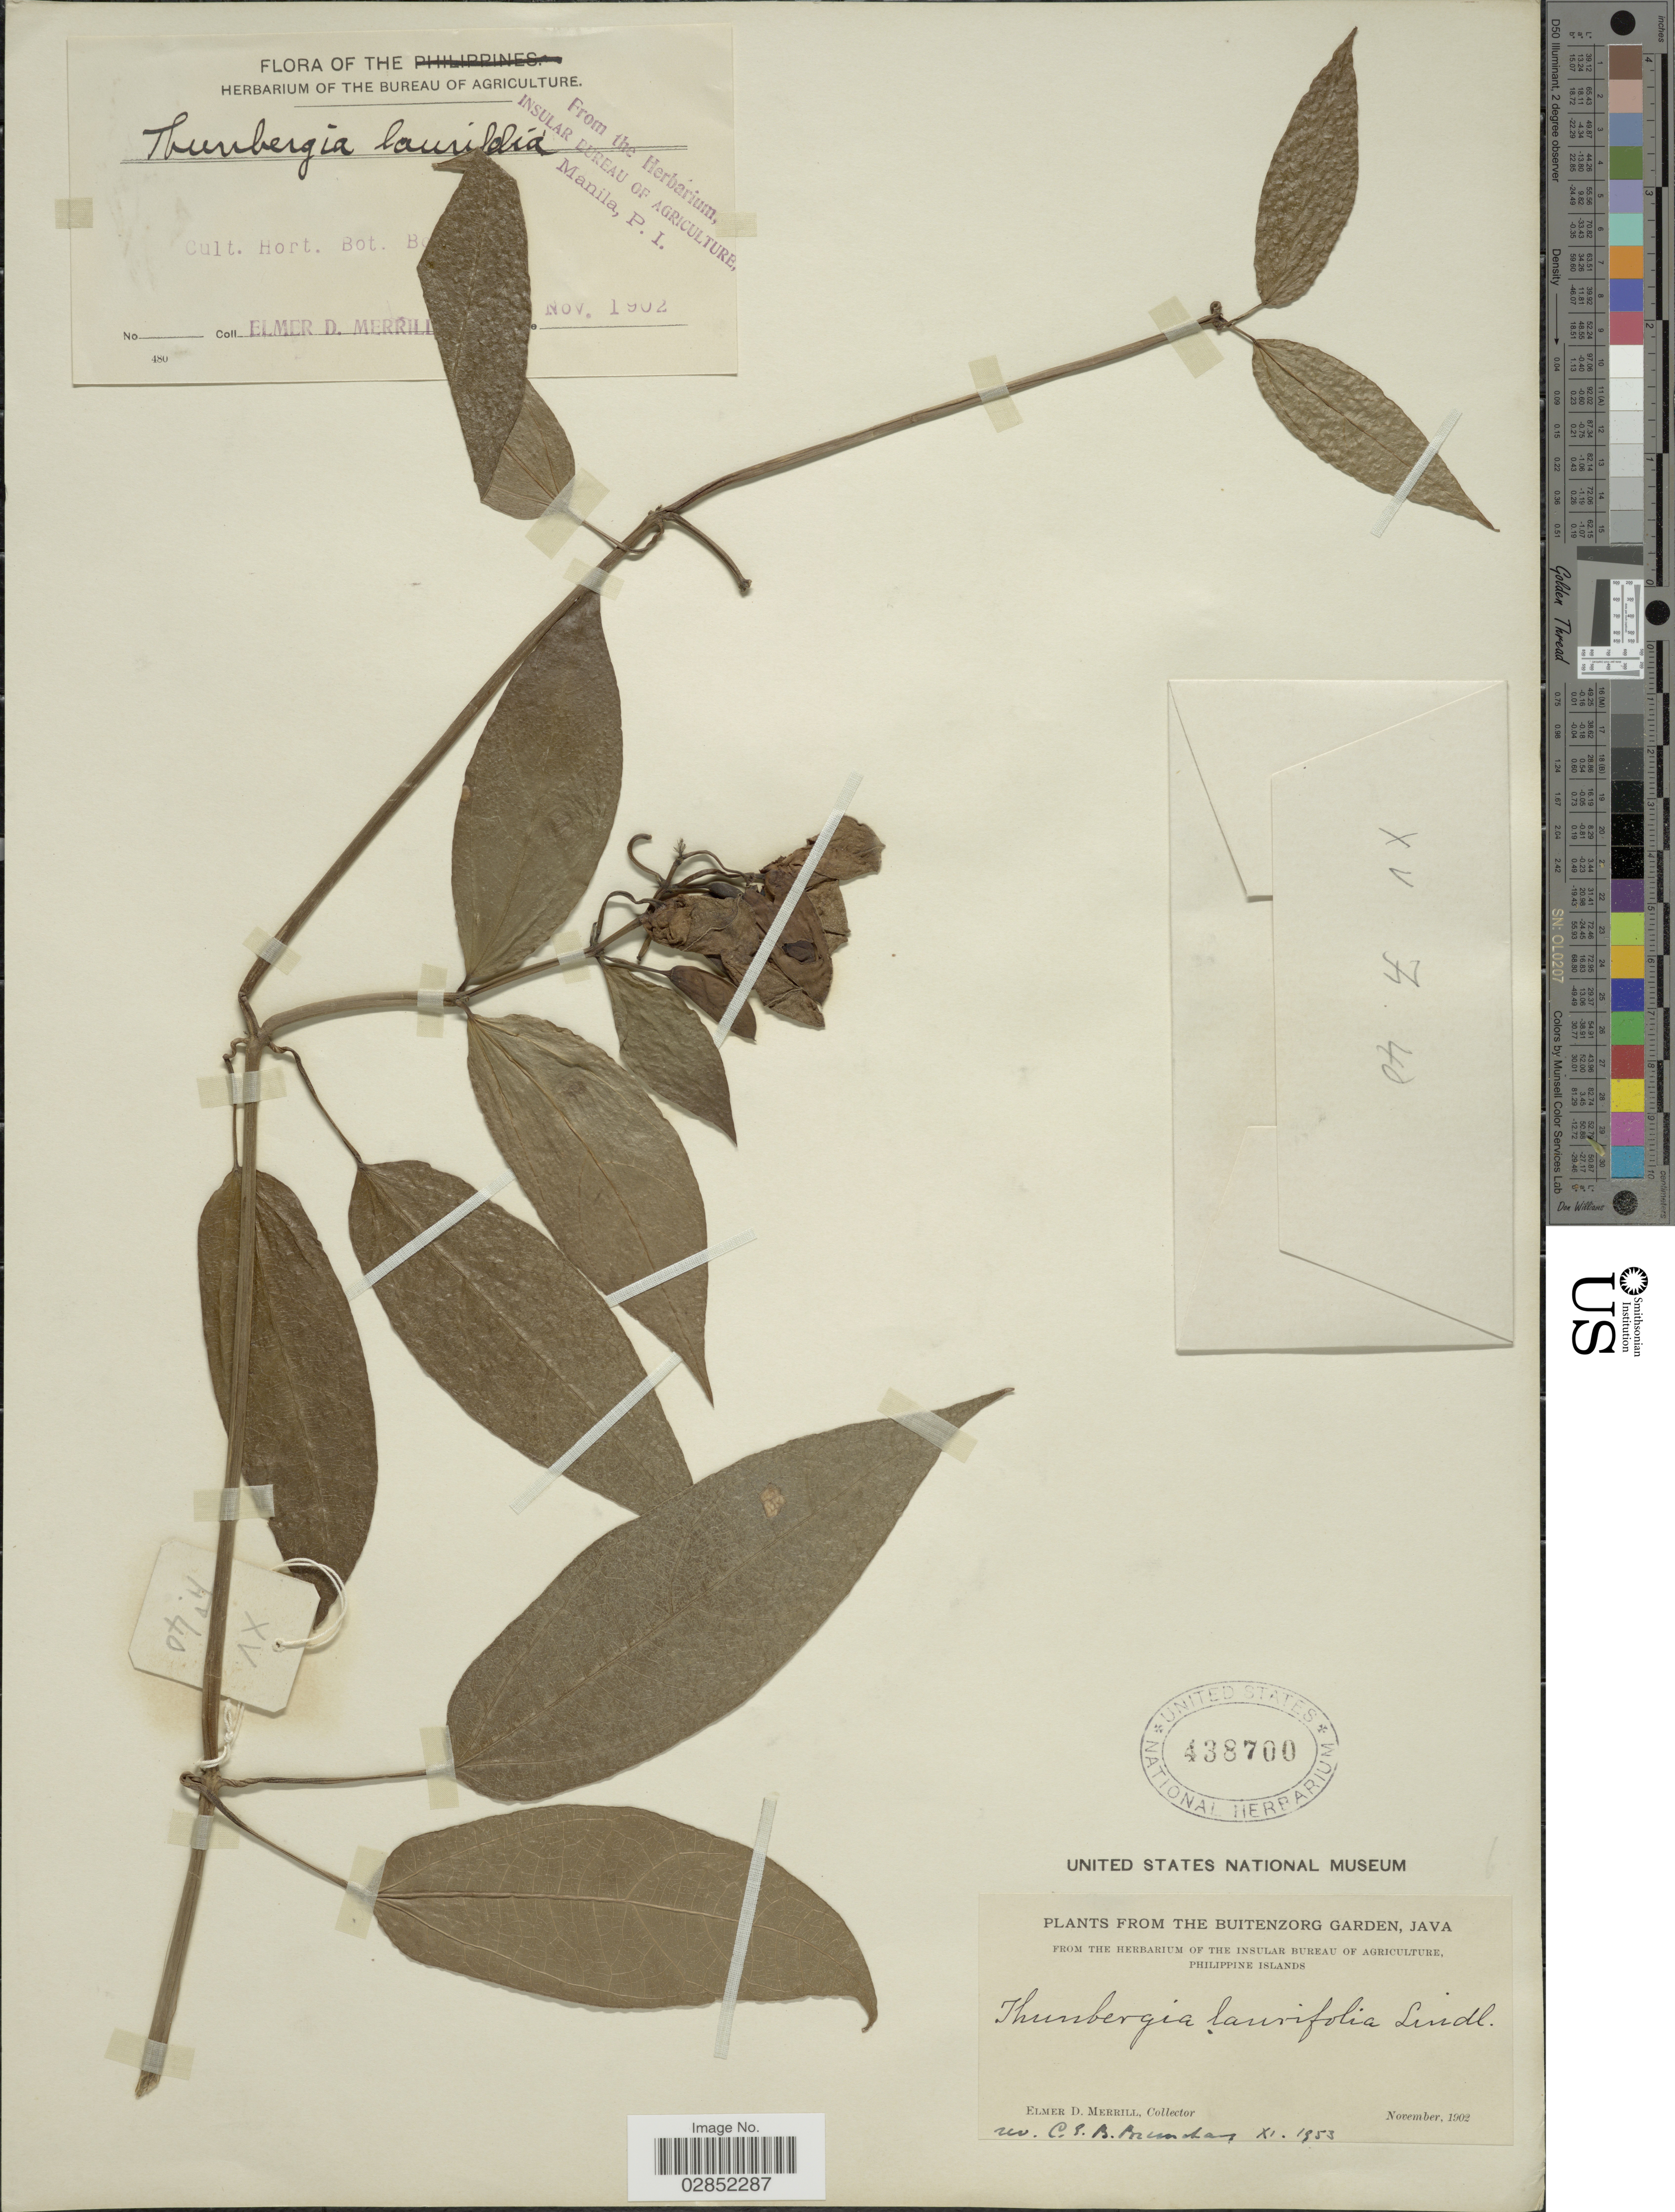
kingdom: Plantae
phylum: Tracheophyta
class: Magnoliopsida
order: Lamiales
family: Acanthaceae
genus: Thunbergia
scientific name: Thunbergia laurifolia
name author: Lindl.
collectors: E. D. Merrill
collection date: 1902-11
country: Indonesia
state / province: Java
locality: The Buitenzorg Garden.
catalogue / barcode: US 438700